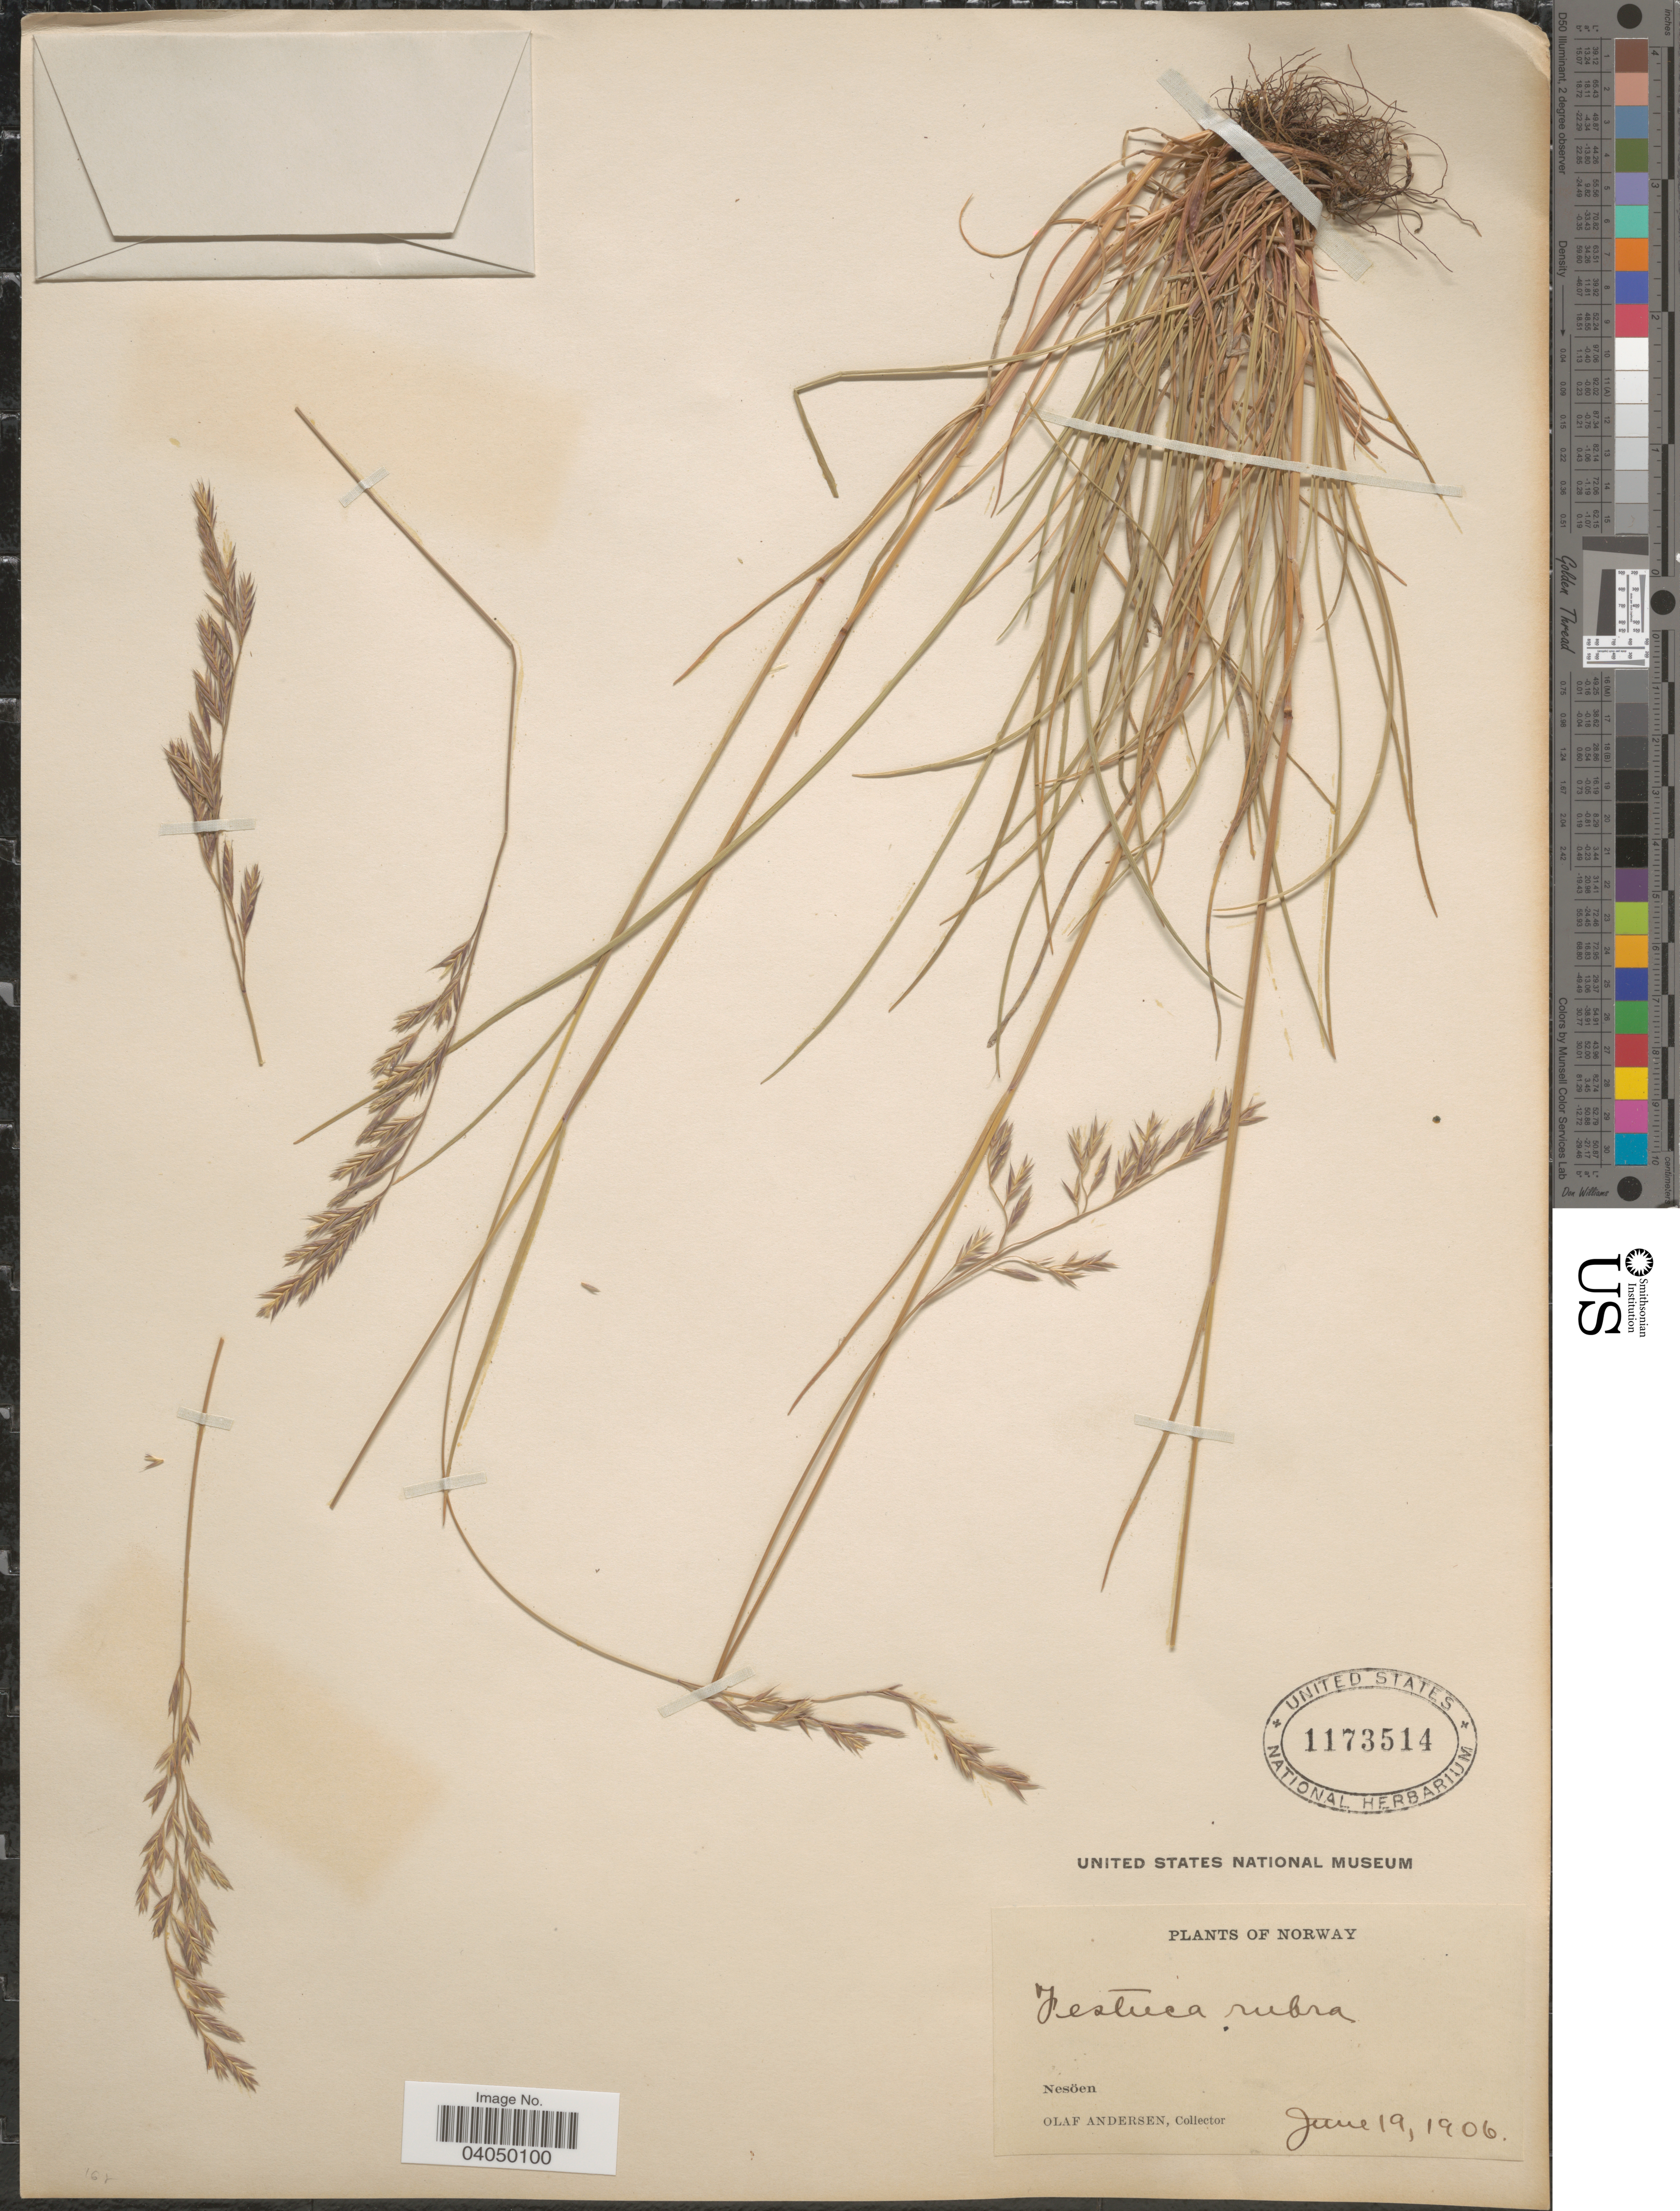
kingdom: Plantae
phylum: Tracheophyta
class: Liliopsida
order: Poales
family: Poaceae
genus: Festuca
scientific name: Festuca rubra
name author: L.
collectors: O. Andersen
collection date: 1906-06-19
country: Norway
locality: Nesöen.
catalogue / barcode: US 1173514